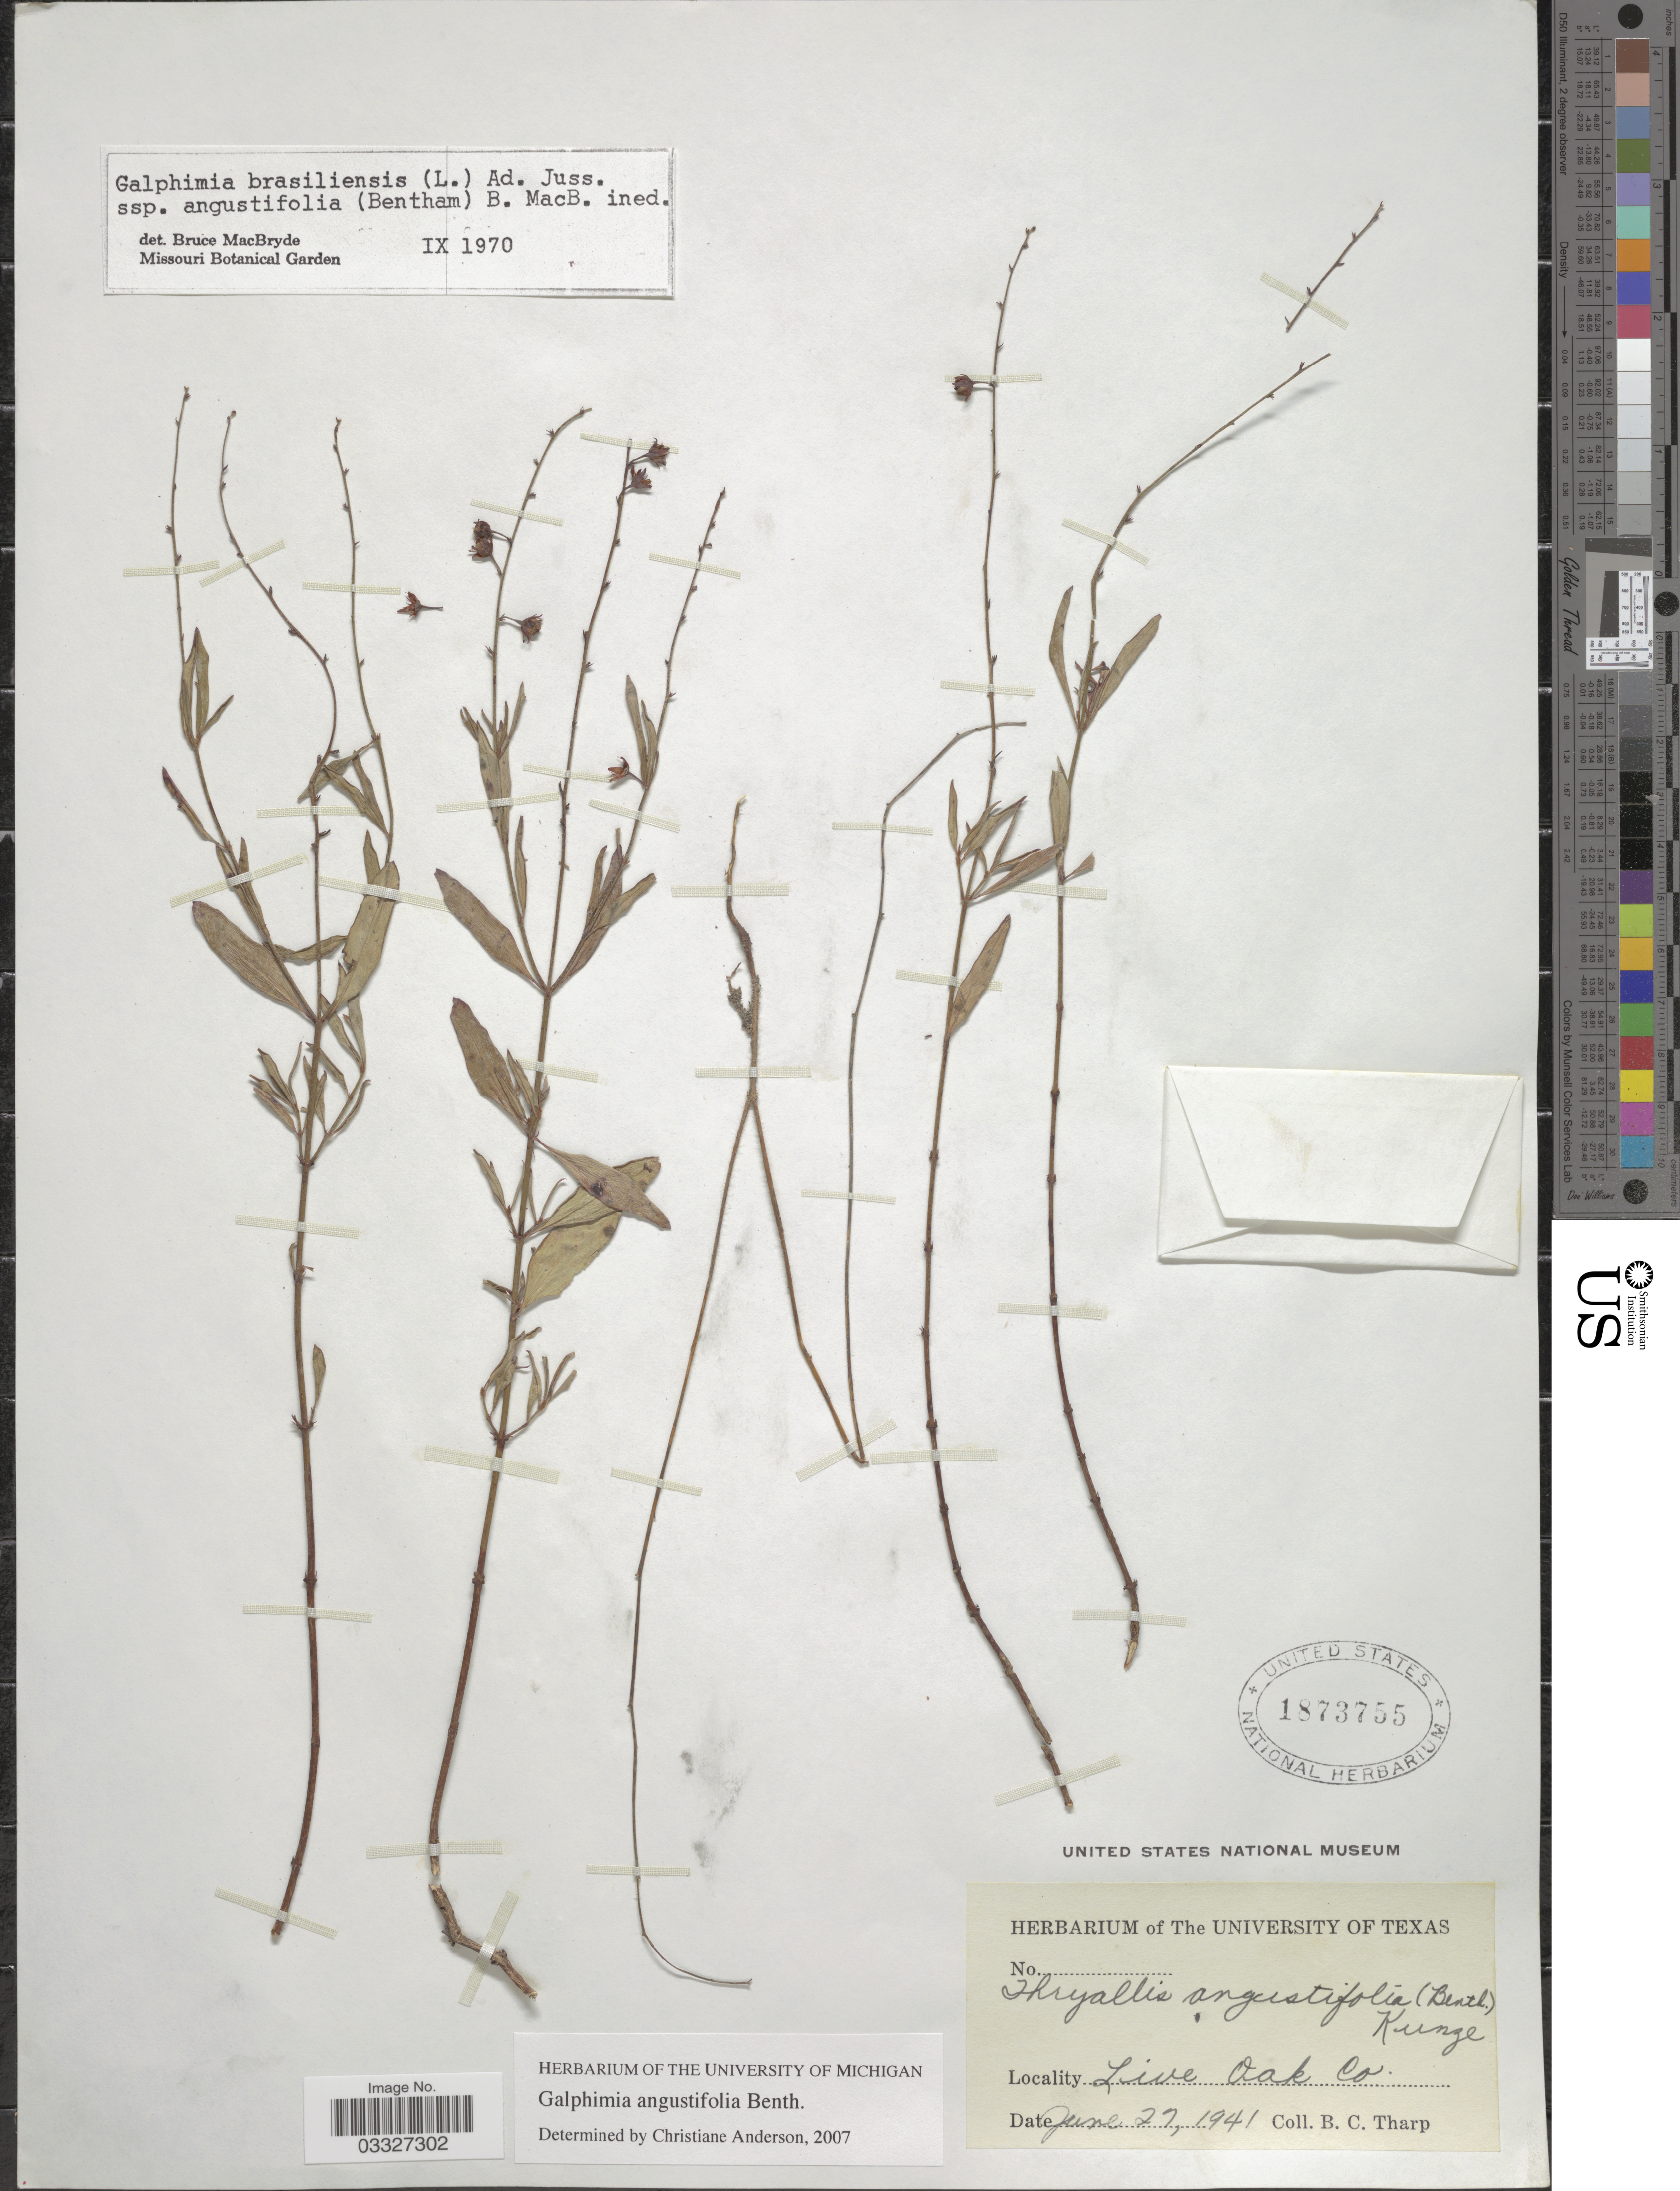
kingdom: Plantae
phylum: Tracheophyta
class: Magnoliopsida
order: Malpighiales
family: Malpighiaceae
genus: Galphimia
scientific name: Galphimia angustifolia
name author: Benth.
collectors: B. C. Tharp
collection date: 1941-06-27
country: United States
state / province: Texas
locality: Live Oak Co.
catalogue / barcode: US 1873755